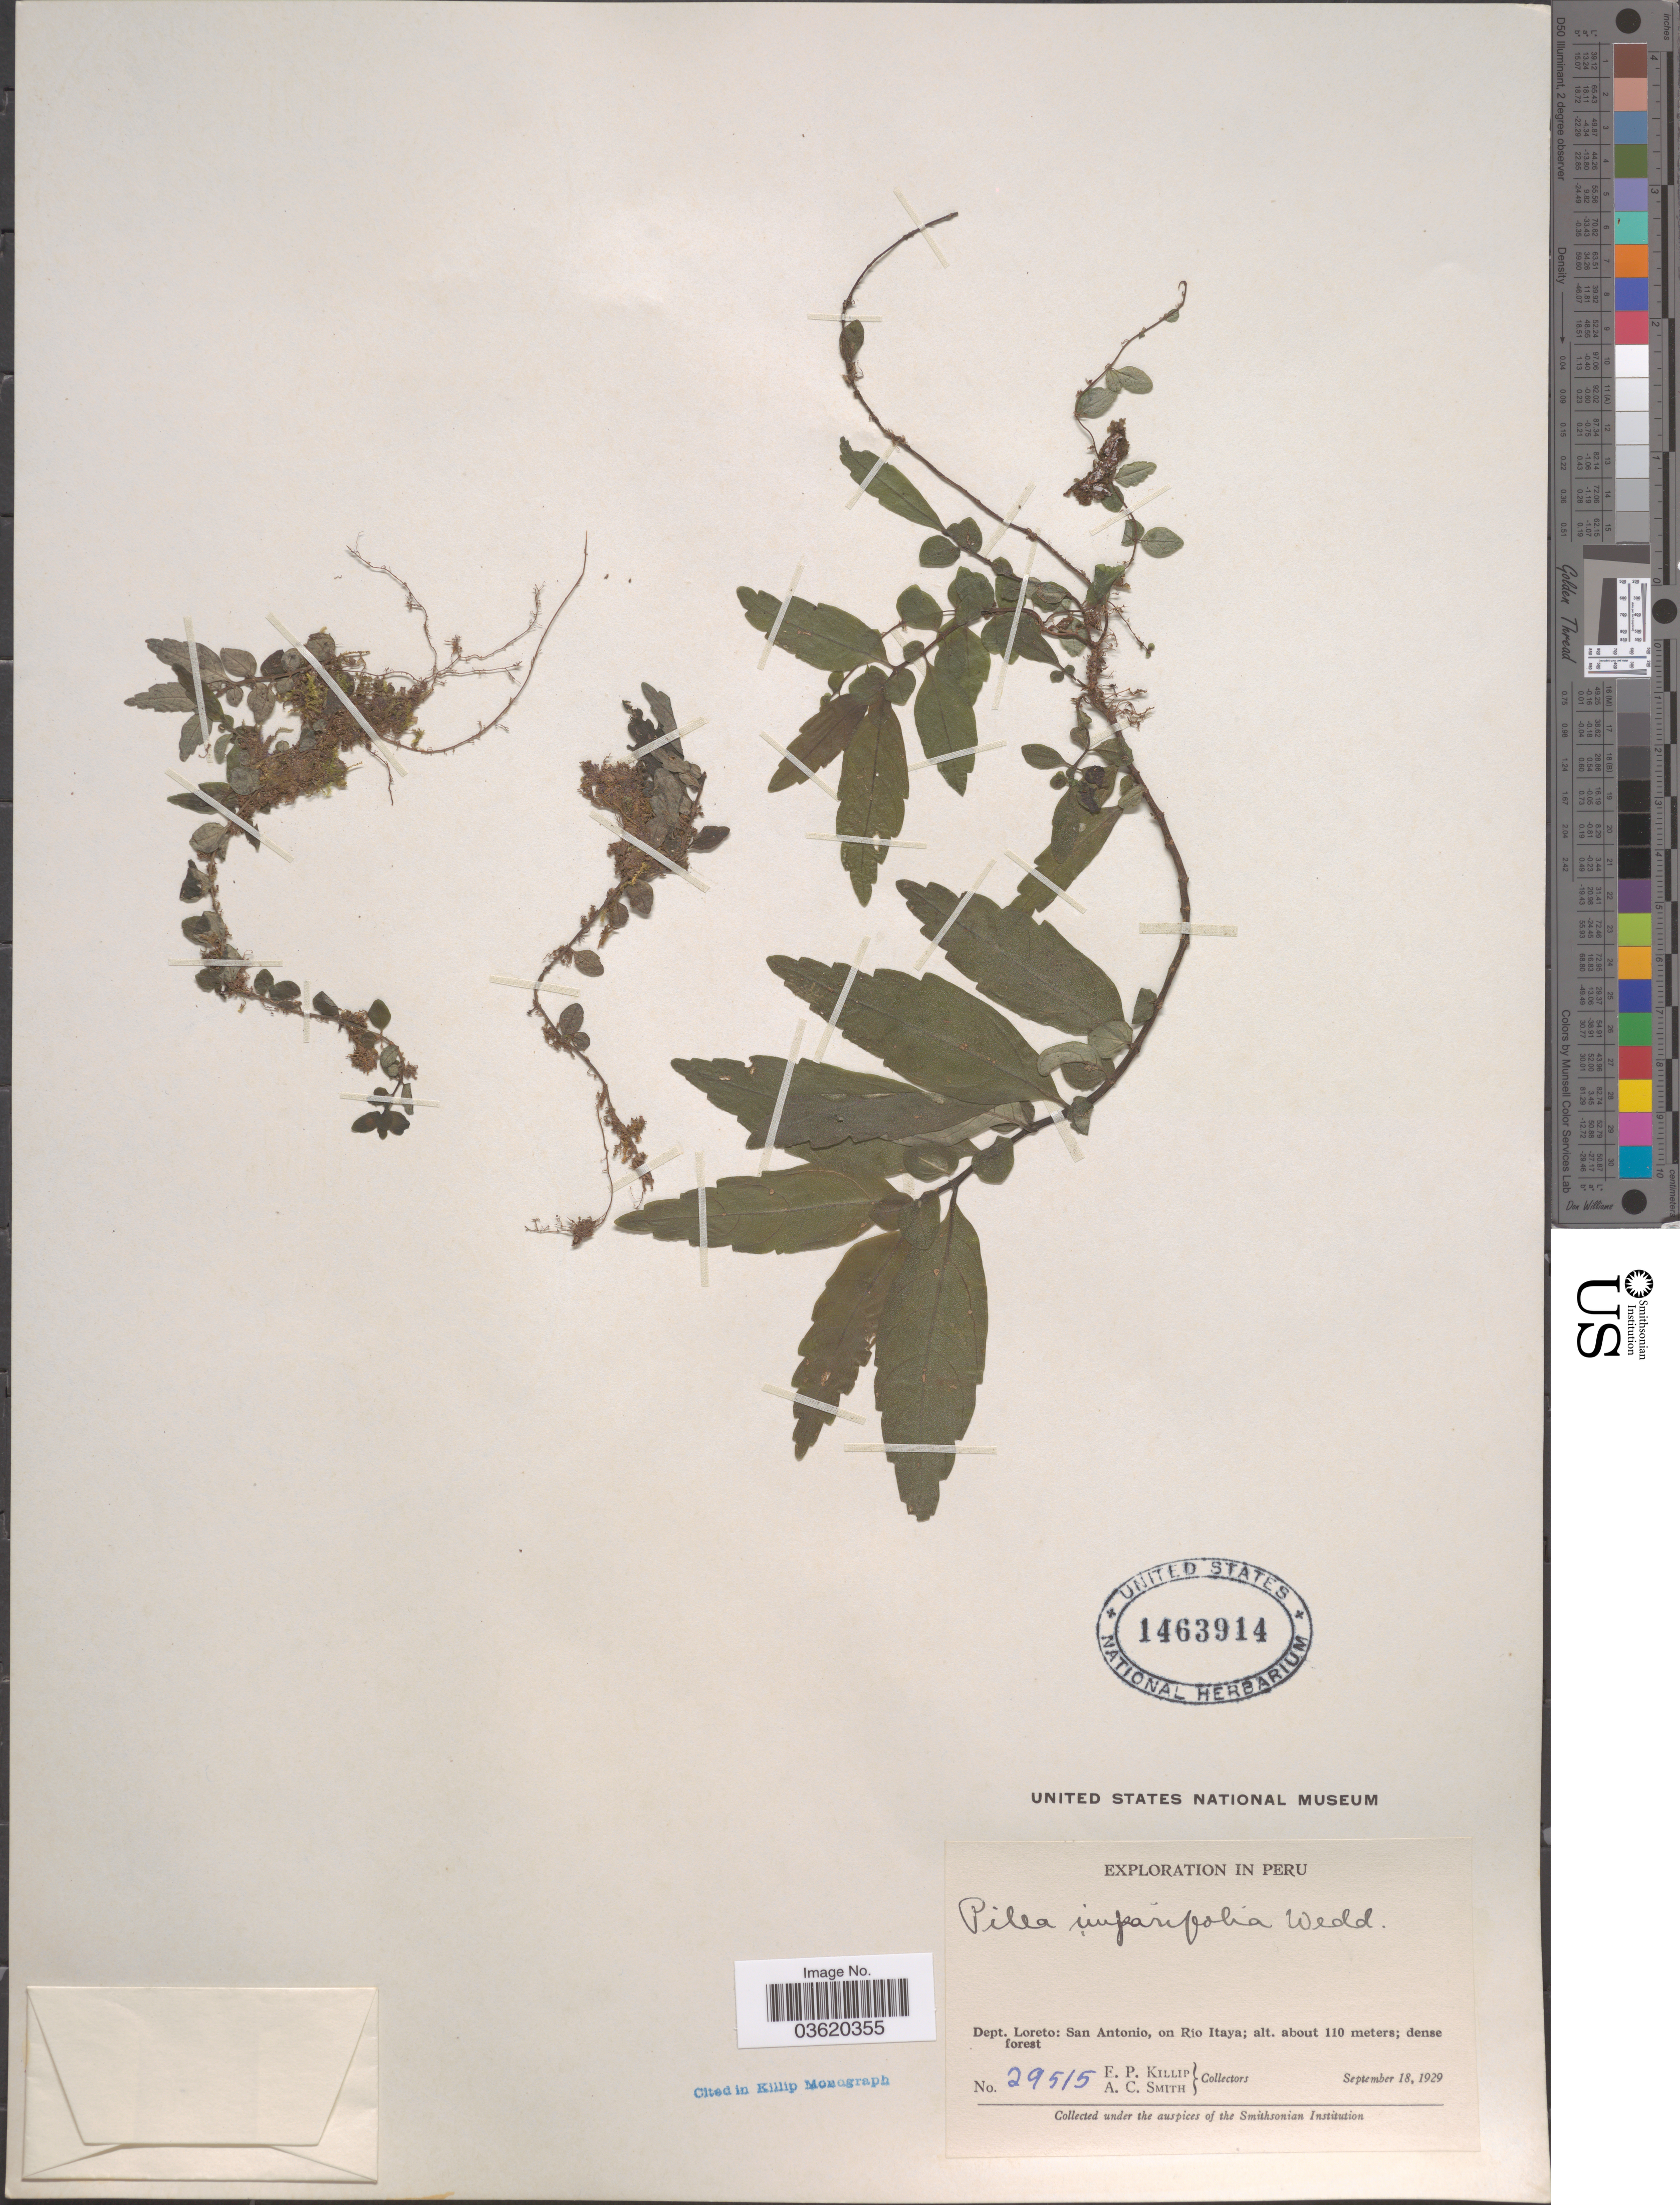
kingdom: Plantae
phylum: Tracheophyta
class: Magnoliopsida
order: Rosales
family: Urticaceae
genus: Pilea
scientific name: Pilea imparifolia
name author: Wedd.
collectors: E. P. Killip & A. C. Smith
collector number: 29515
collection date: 1929-09-18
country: Peru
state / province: Loreto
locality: Dept. Loreto: San Antonio, on Río Itaya.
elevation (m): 110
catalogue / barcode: US 1463914